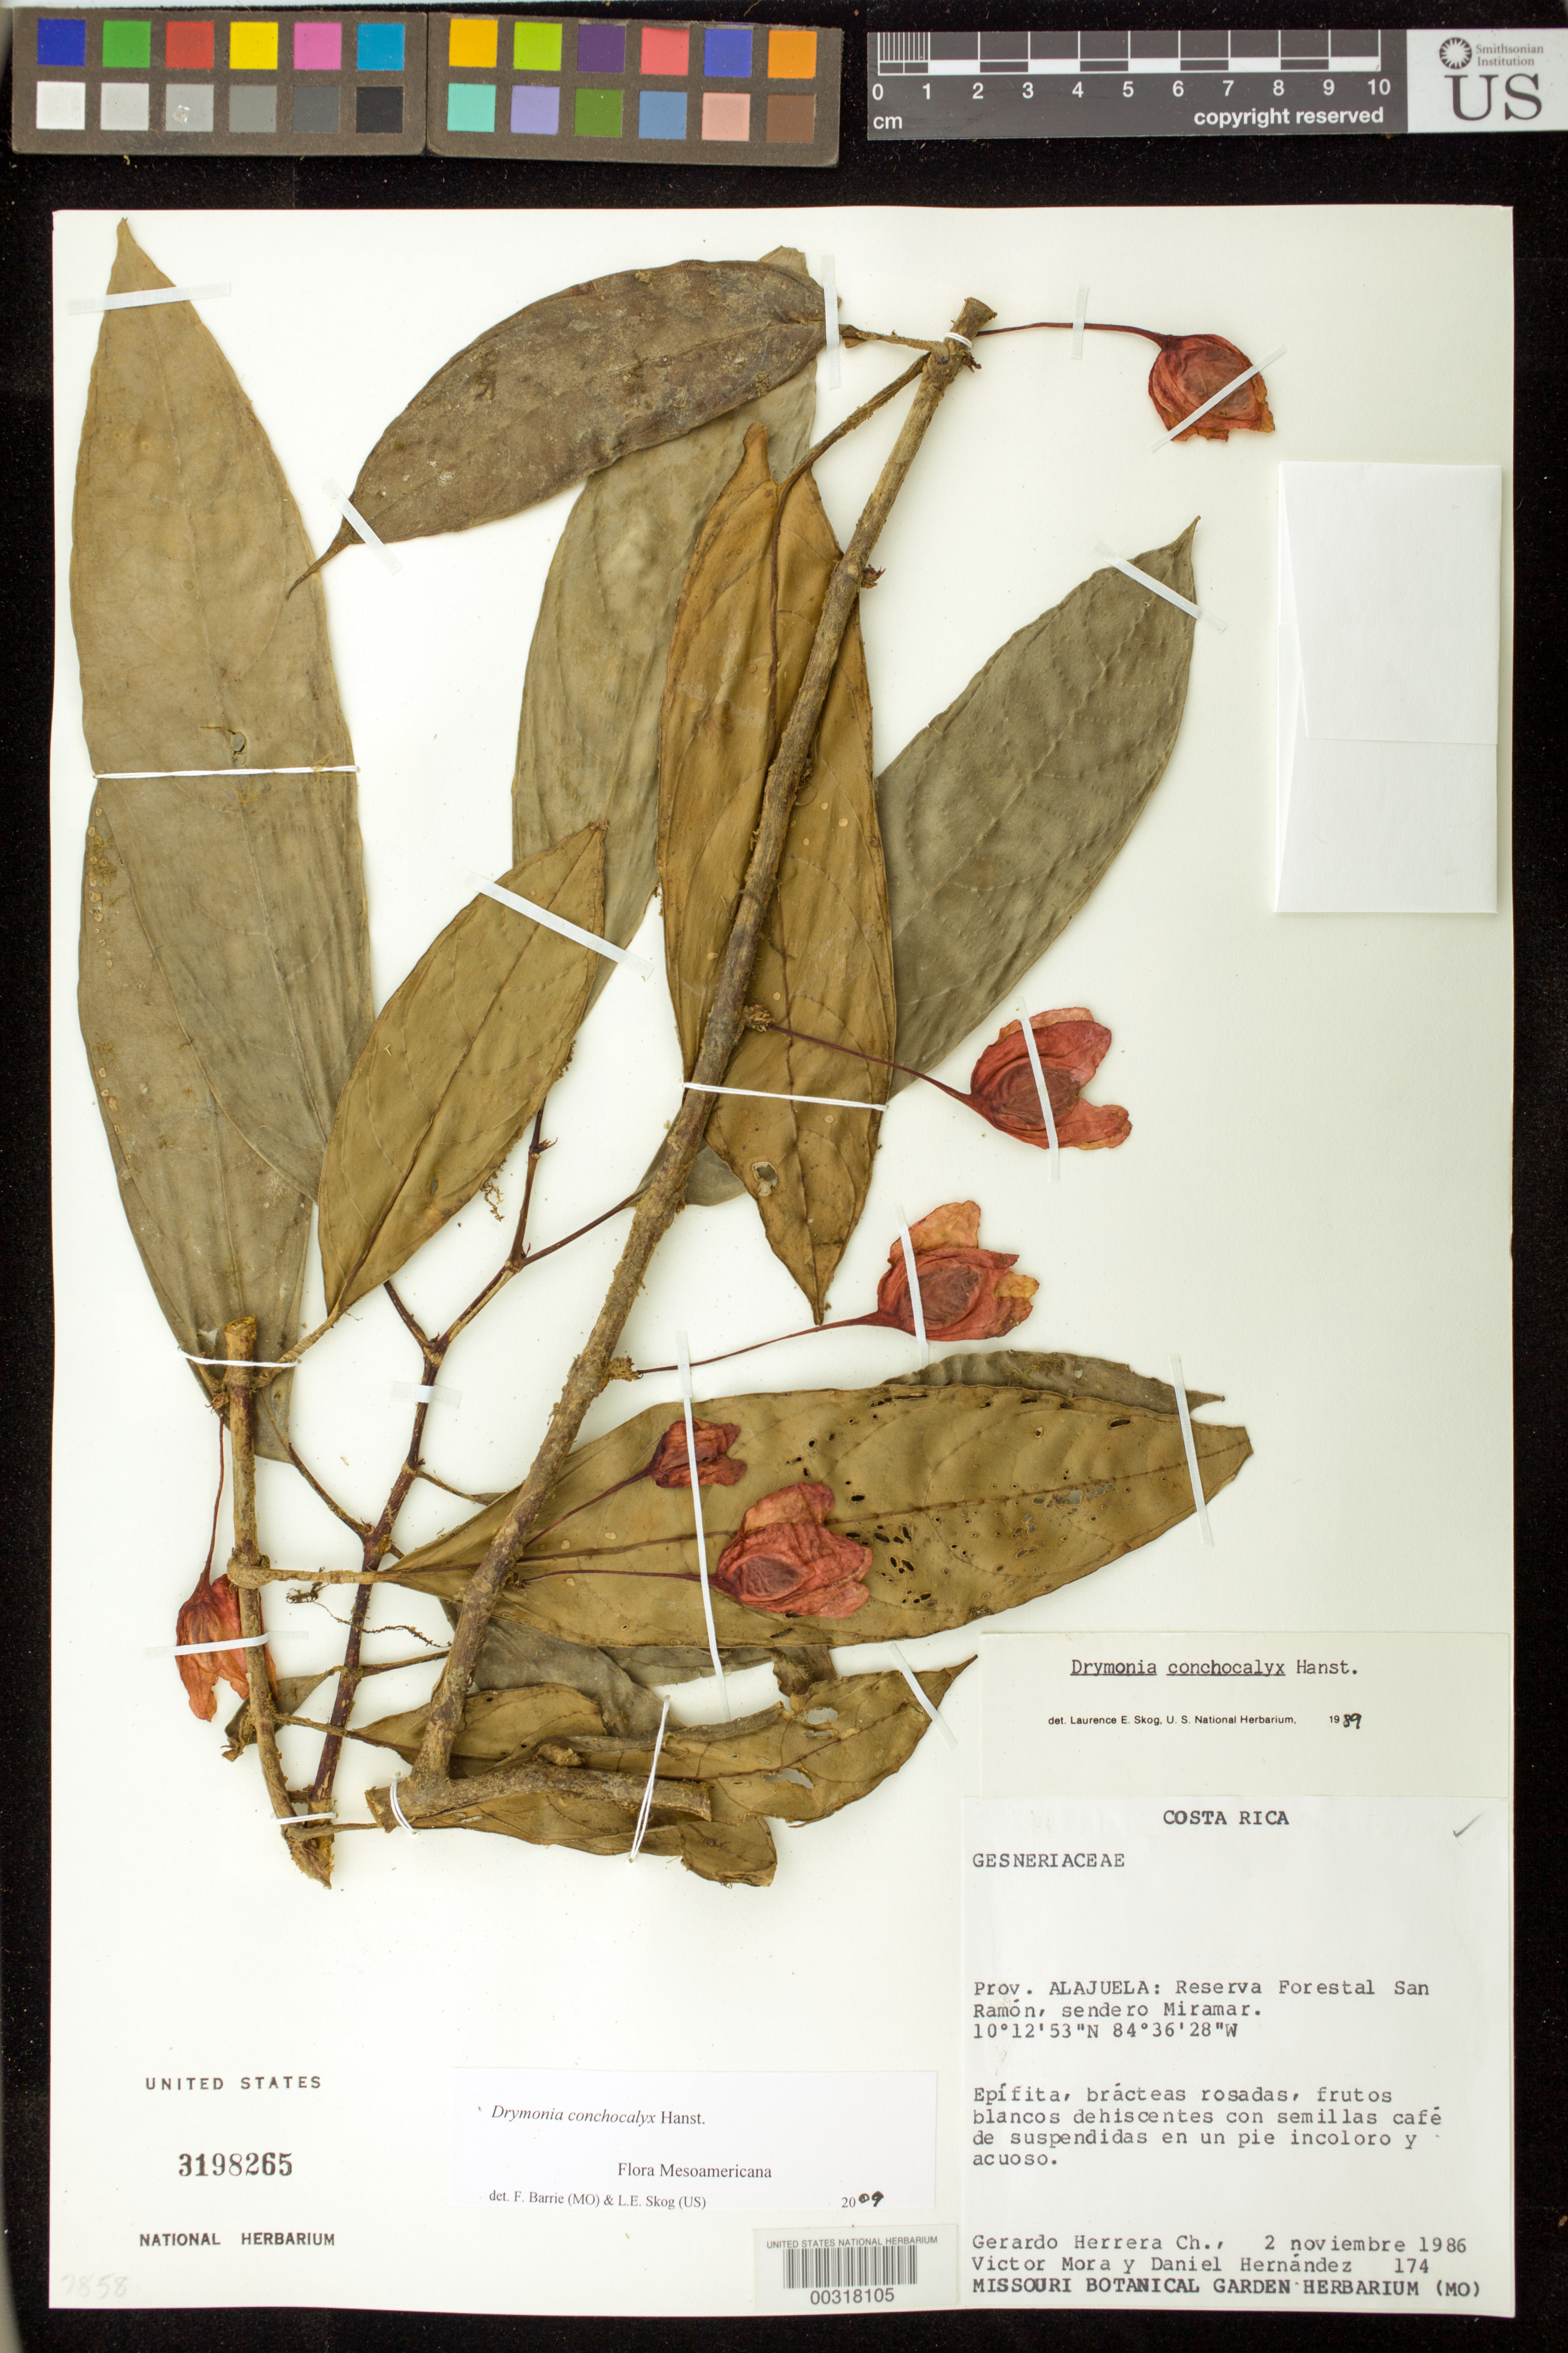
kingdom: Plantae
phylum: Tracheophyta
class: Magnoliopsida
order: Lamiales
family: Gesneriaceae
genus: Drymonia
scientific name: Drymonia conchocalyx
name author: Hanst.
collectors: G. Herrera, V. Mora & D. Hernández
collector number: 174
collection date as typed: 02 Nov 1986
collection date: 1986-11-02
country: Costa Rica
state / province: Alajuela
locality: Reserva Forestal San Ramon, sendero Miramar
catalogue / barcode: US 3198265